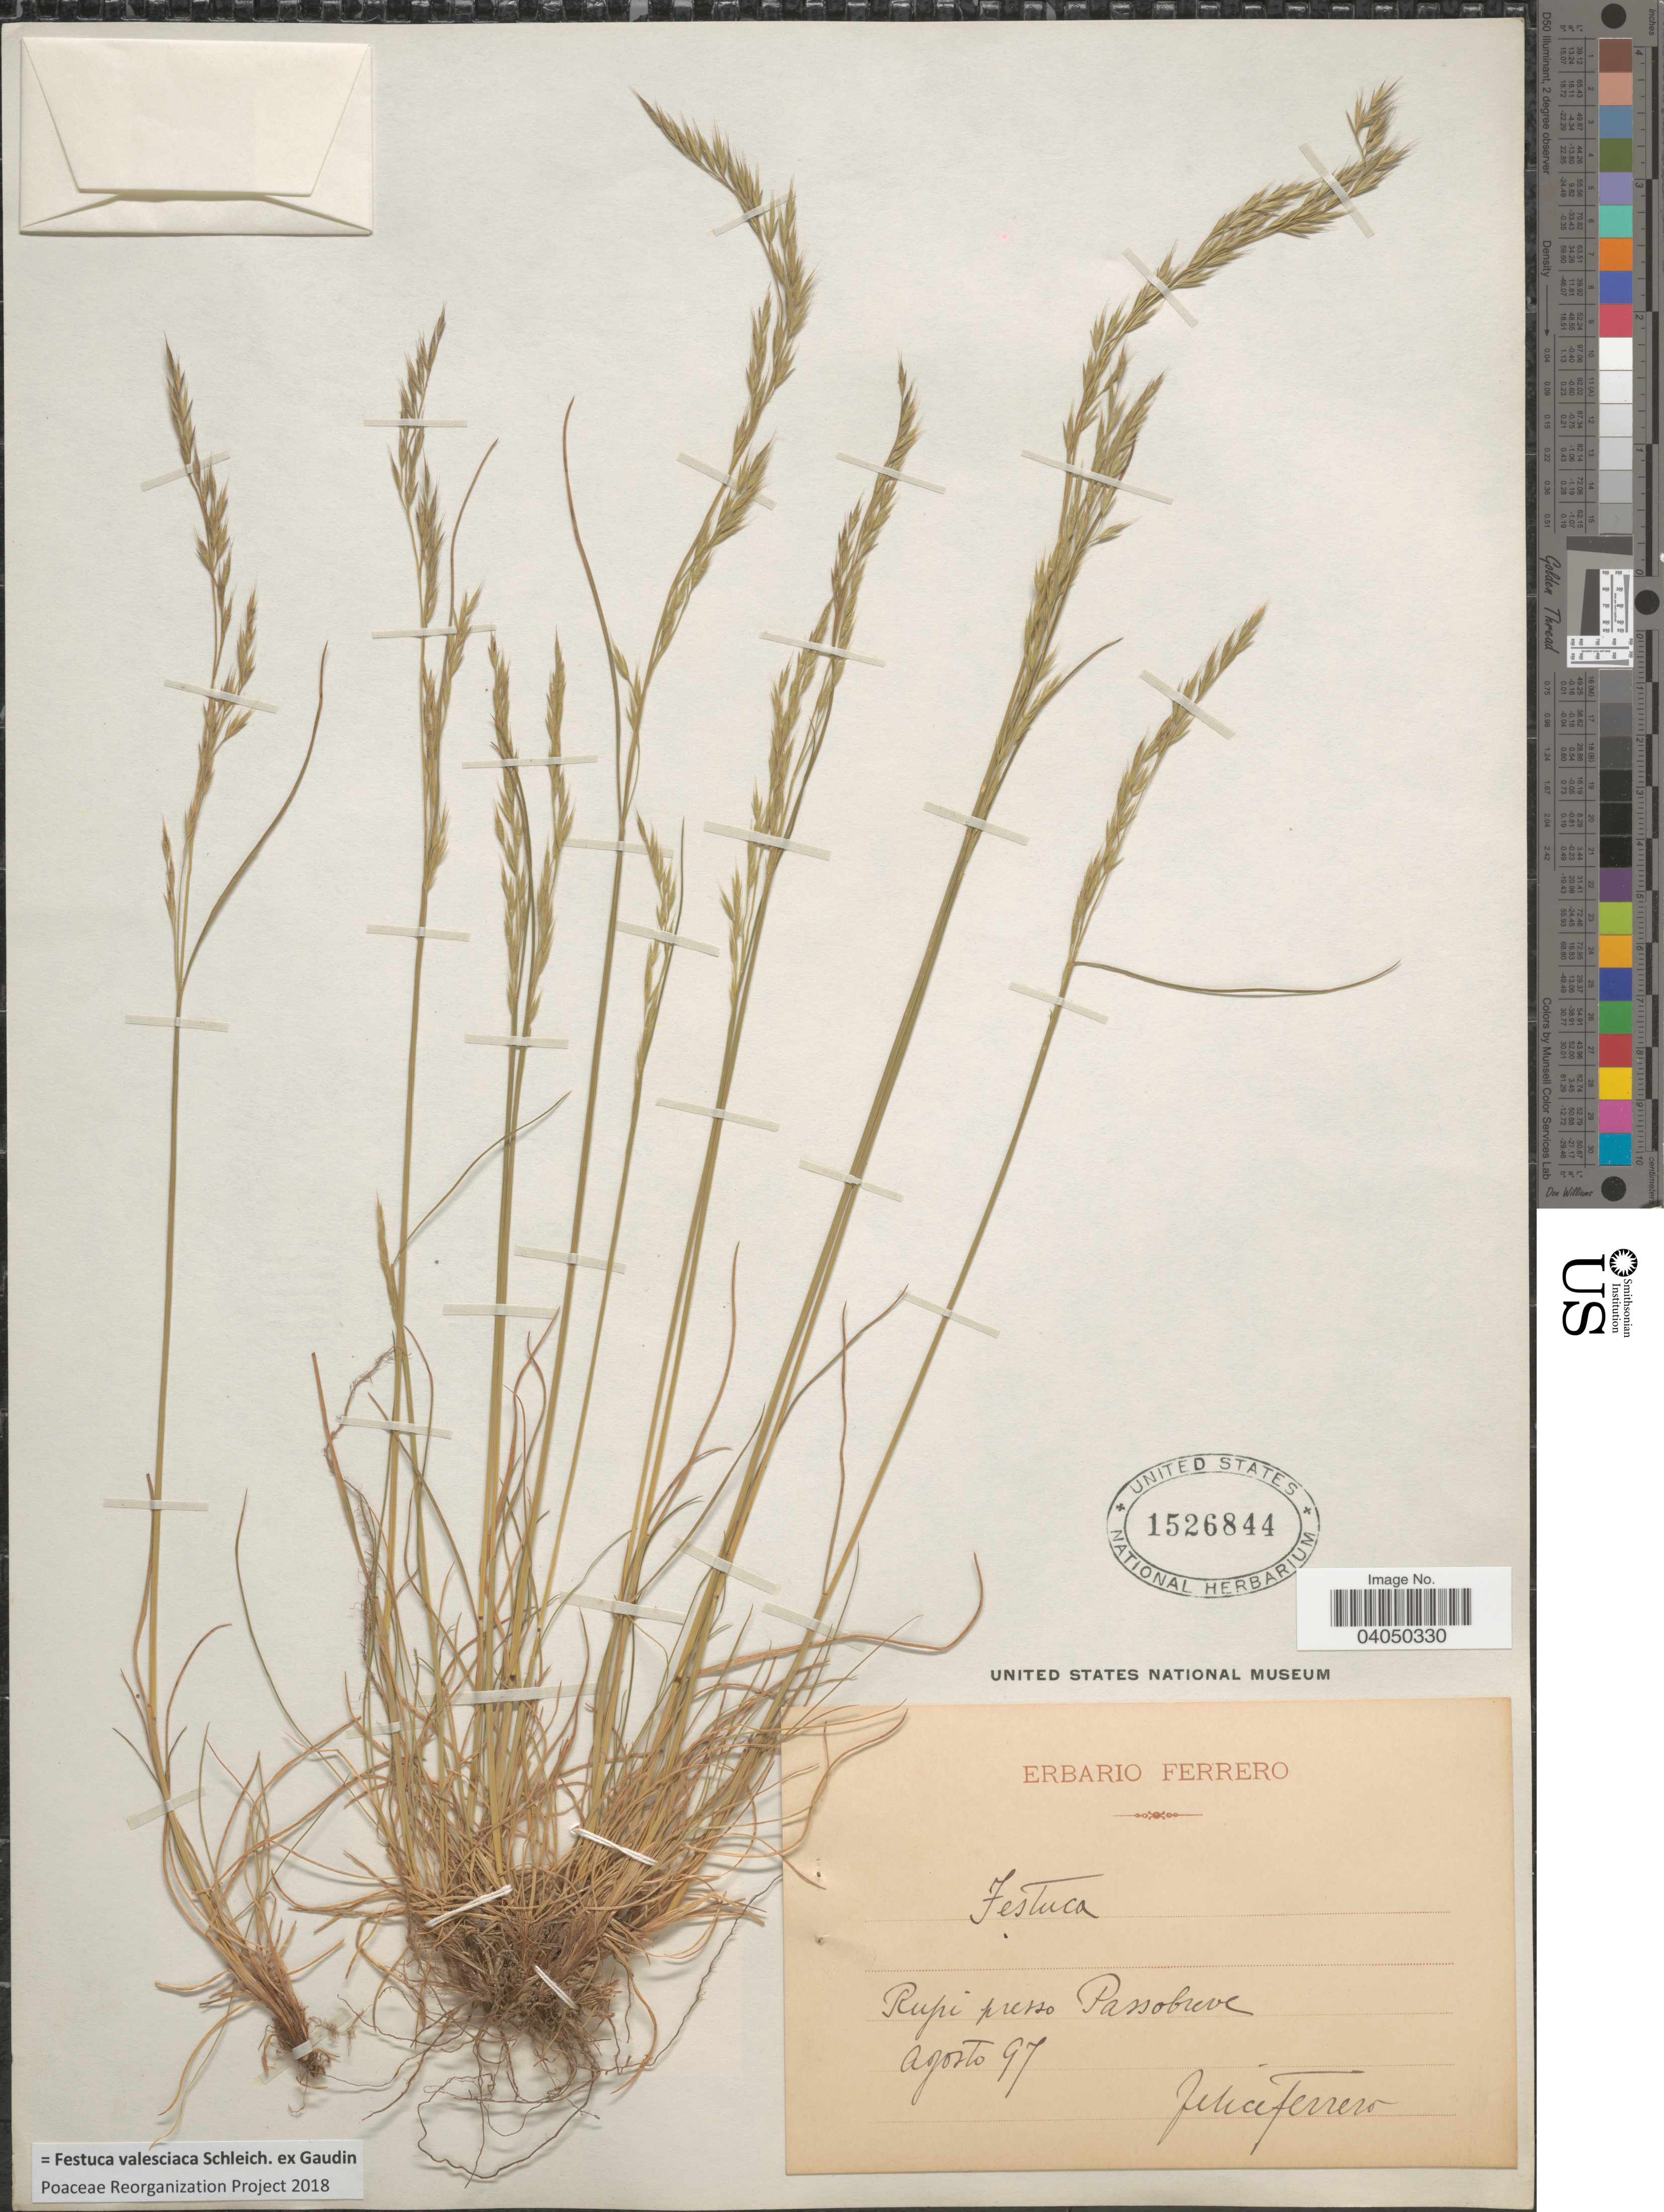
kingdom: Plantae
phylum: Tracheophyta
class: Liliopsida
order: Poales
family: Poaceae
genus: Festuca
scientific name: Festuca valesiaca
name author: Schleich. ex Gaudin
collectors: F. Ferrero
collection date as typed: Transcribed d/m/y: /8/97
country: Italy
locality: Rupi presso Passobreve.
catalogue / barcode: US 1526844